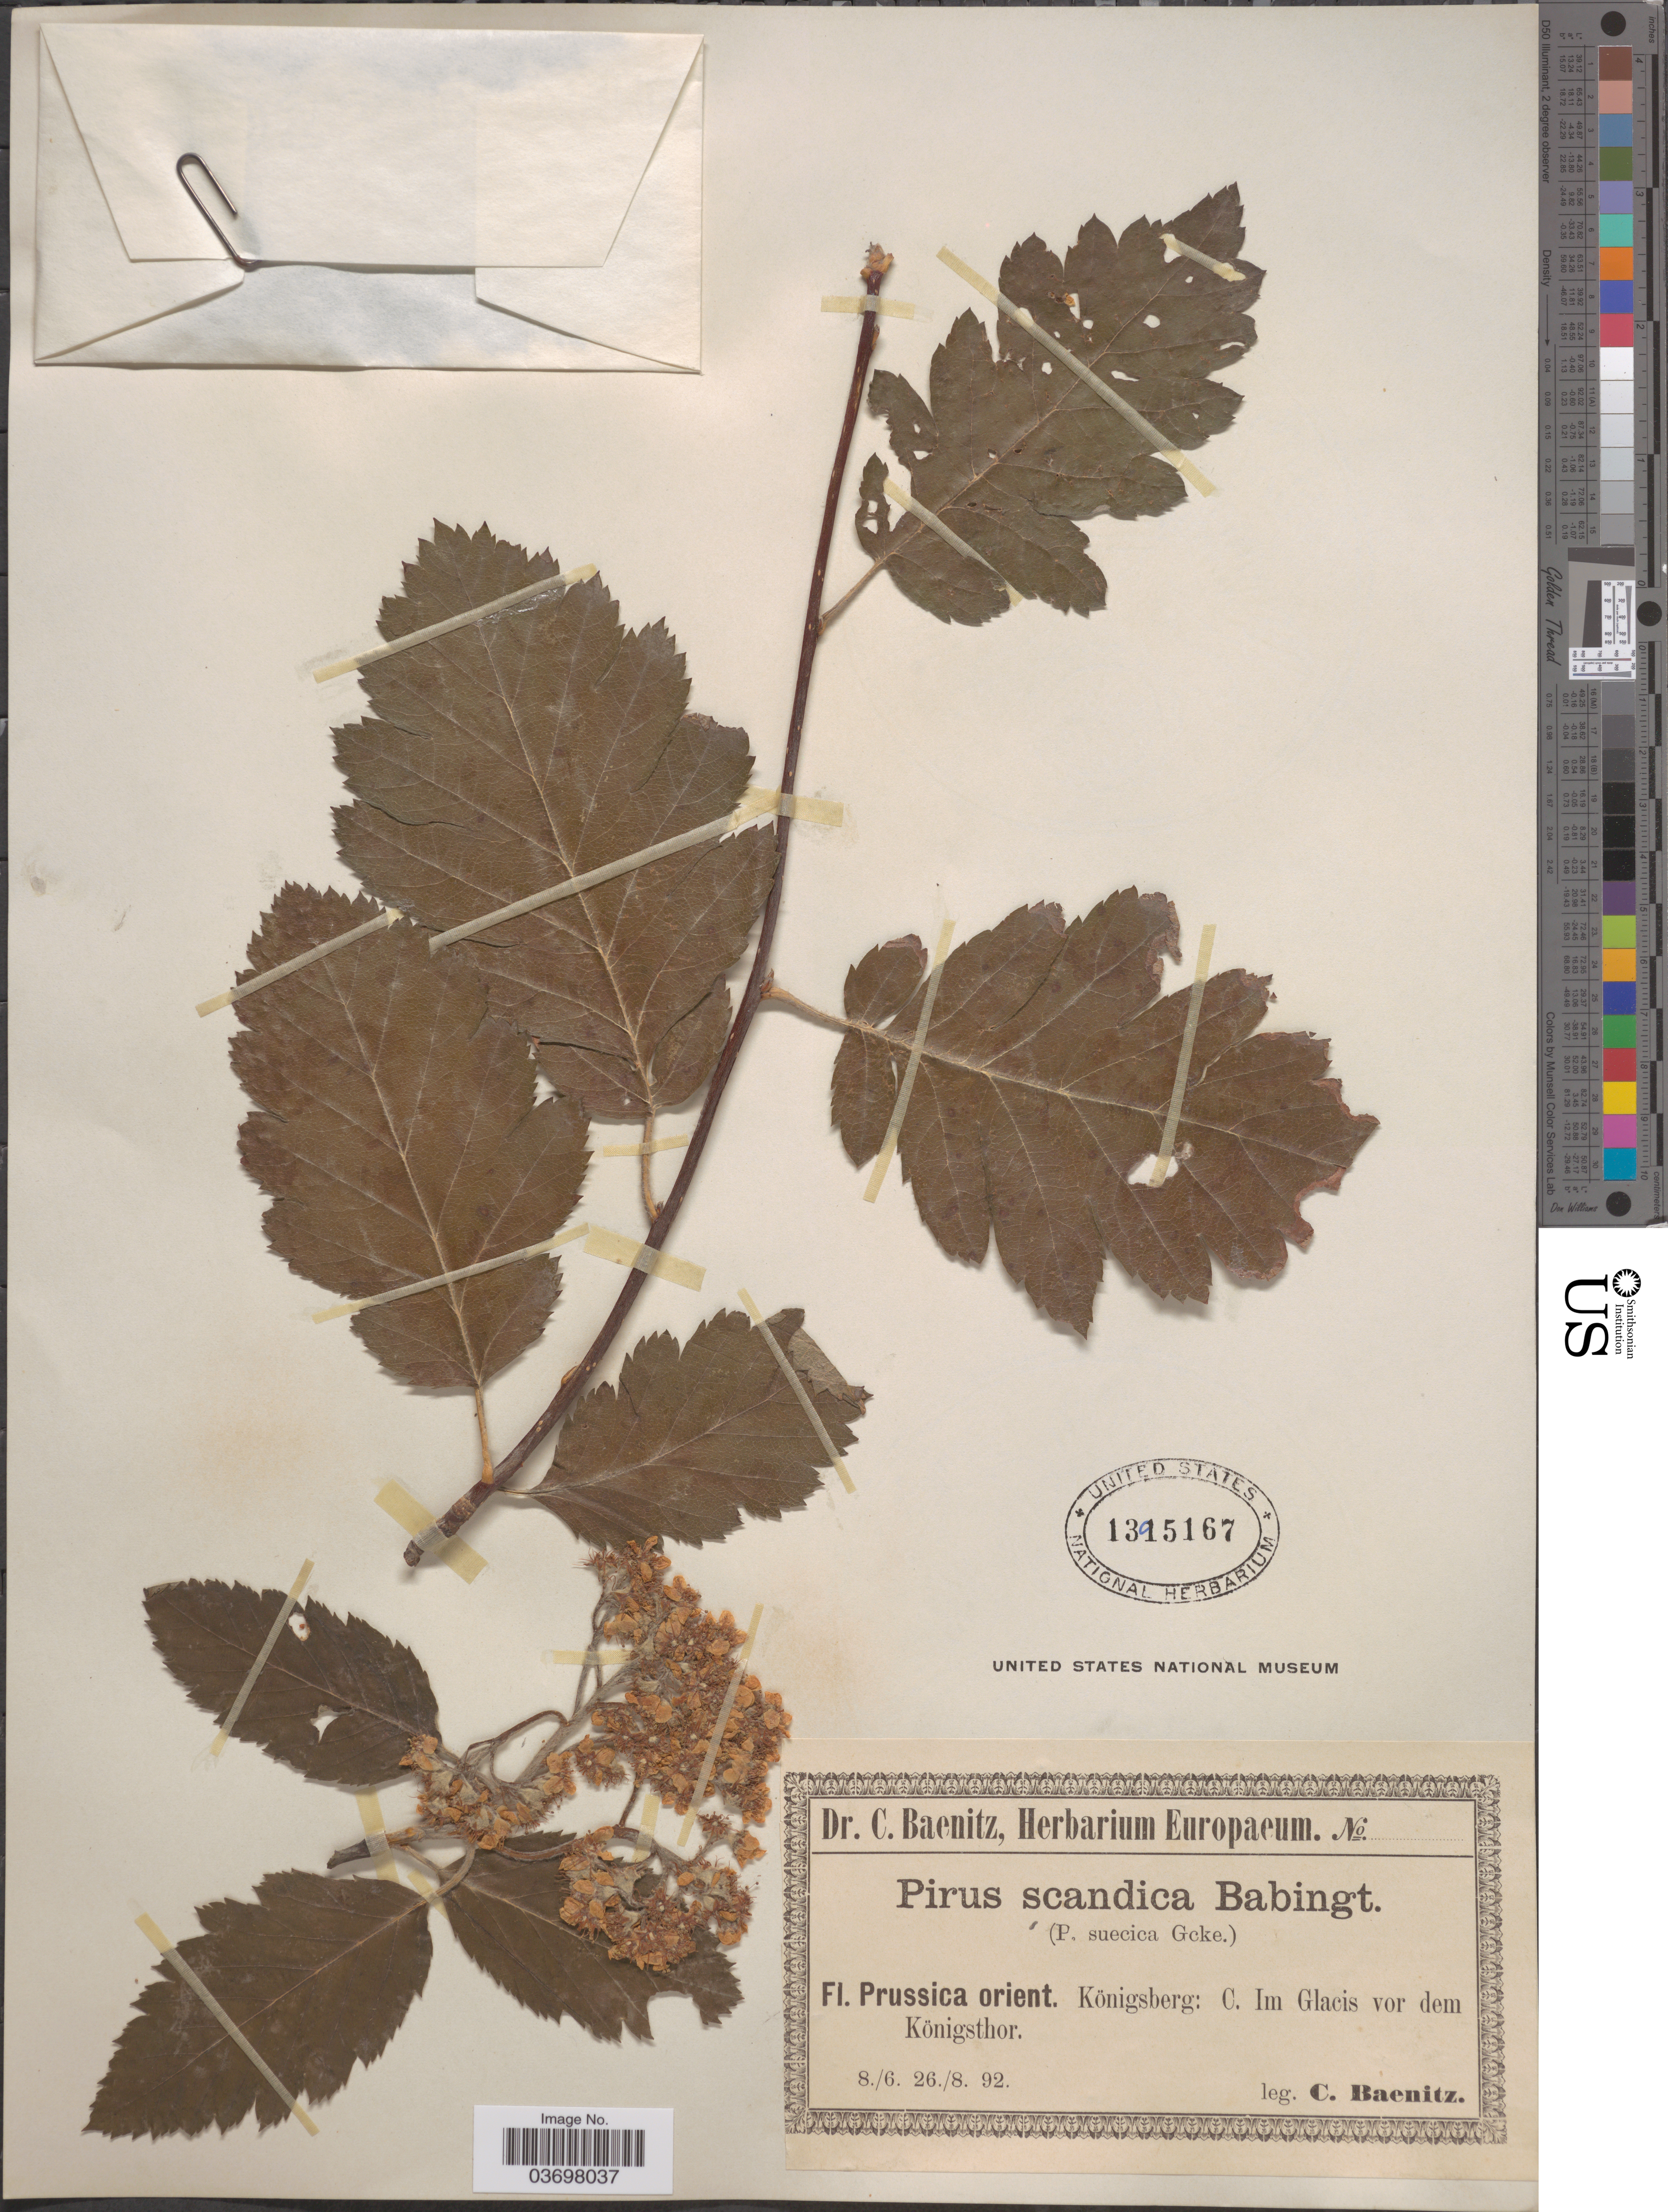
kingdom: Plantae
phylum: Tracheophyta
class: Magnoliopsida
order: Rosales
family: Rosaceae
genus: Sorbus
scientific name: Sorbus scandica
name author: H.J. Coste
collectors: C. G. Baenitz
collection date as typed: Transcribed d/m/y: 8/6/92 to 26/8/92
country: Russian Federation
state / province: Kaliningrad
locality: Prussica orient. Königsberg: C. Im Glacis vor dem Königsthor.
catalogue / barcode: US 1395167